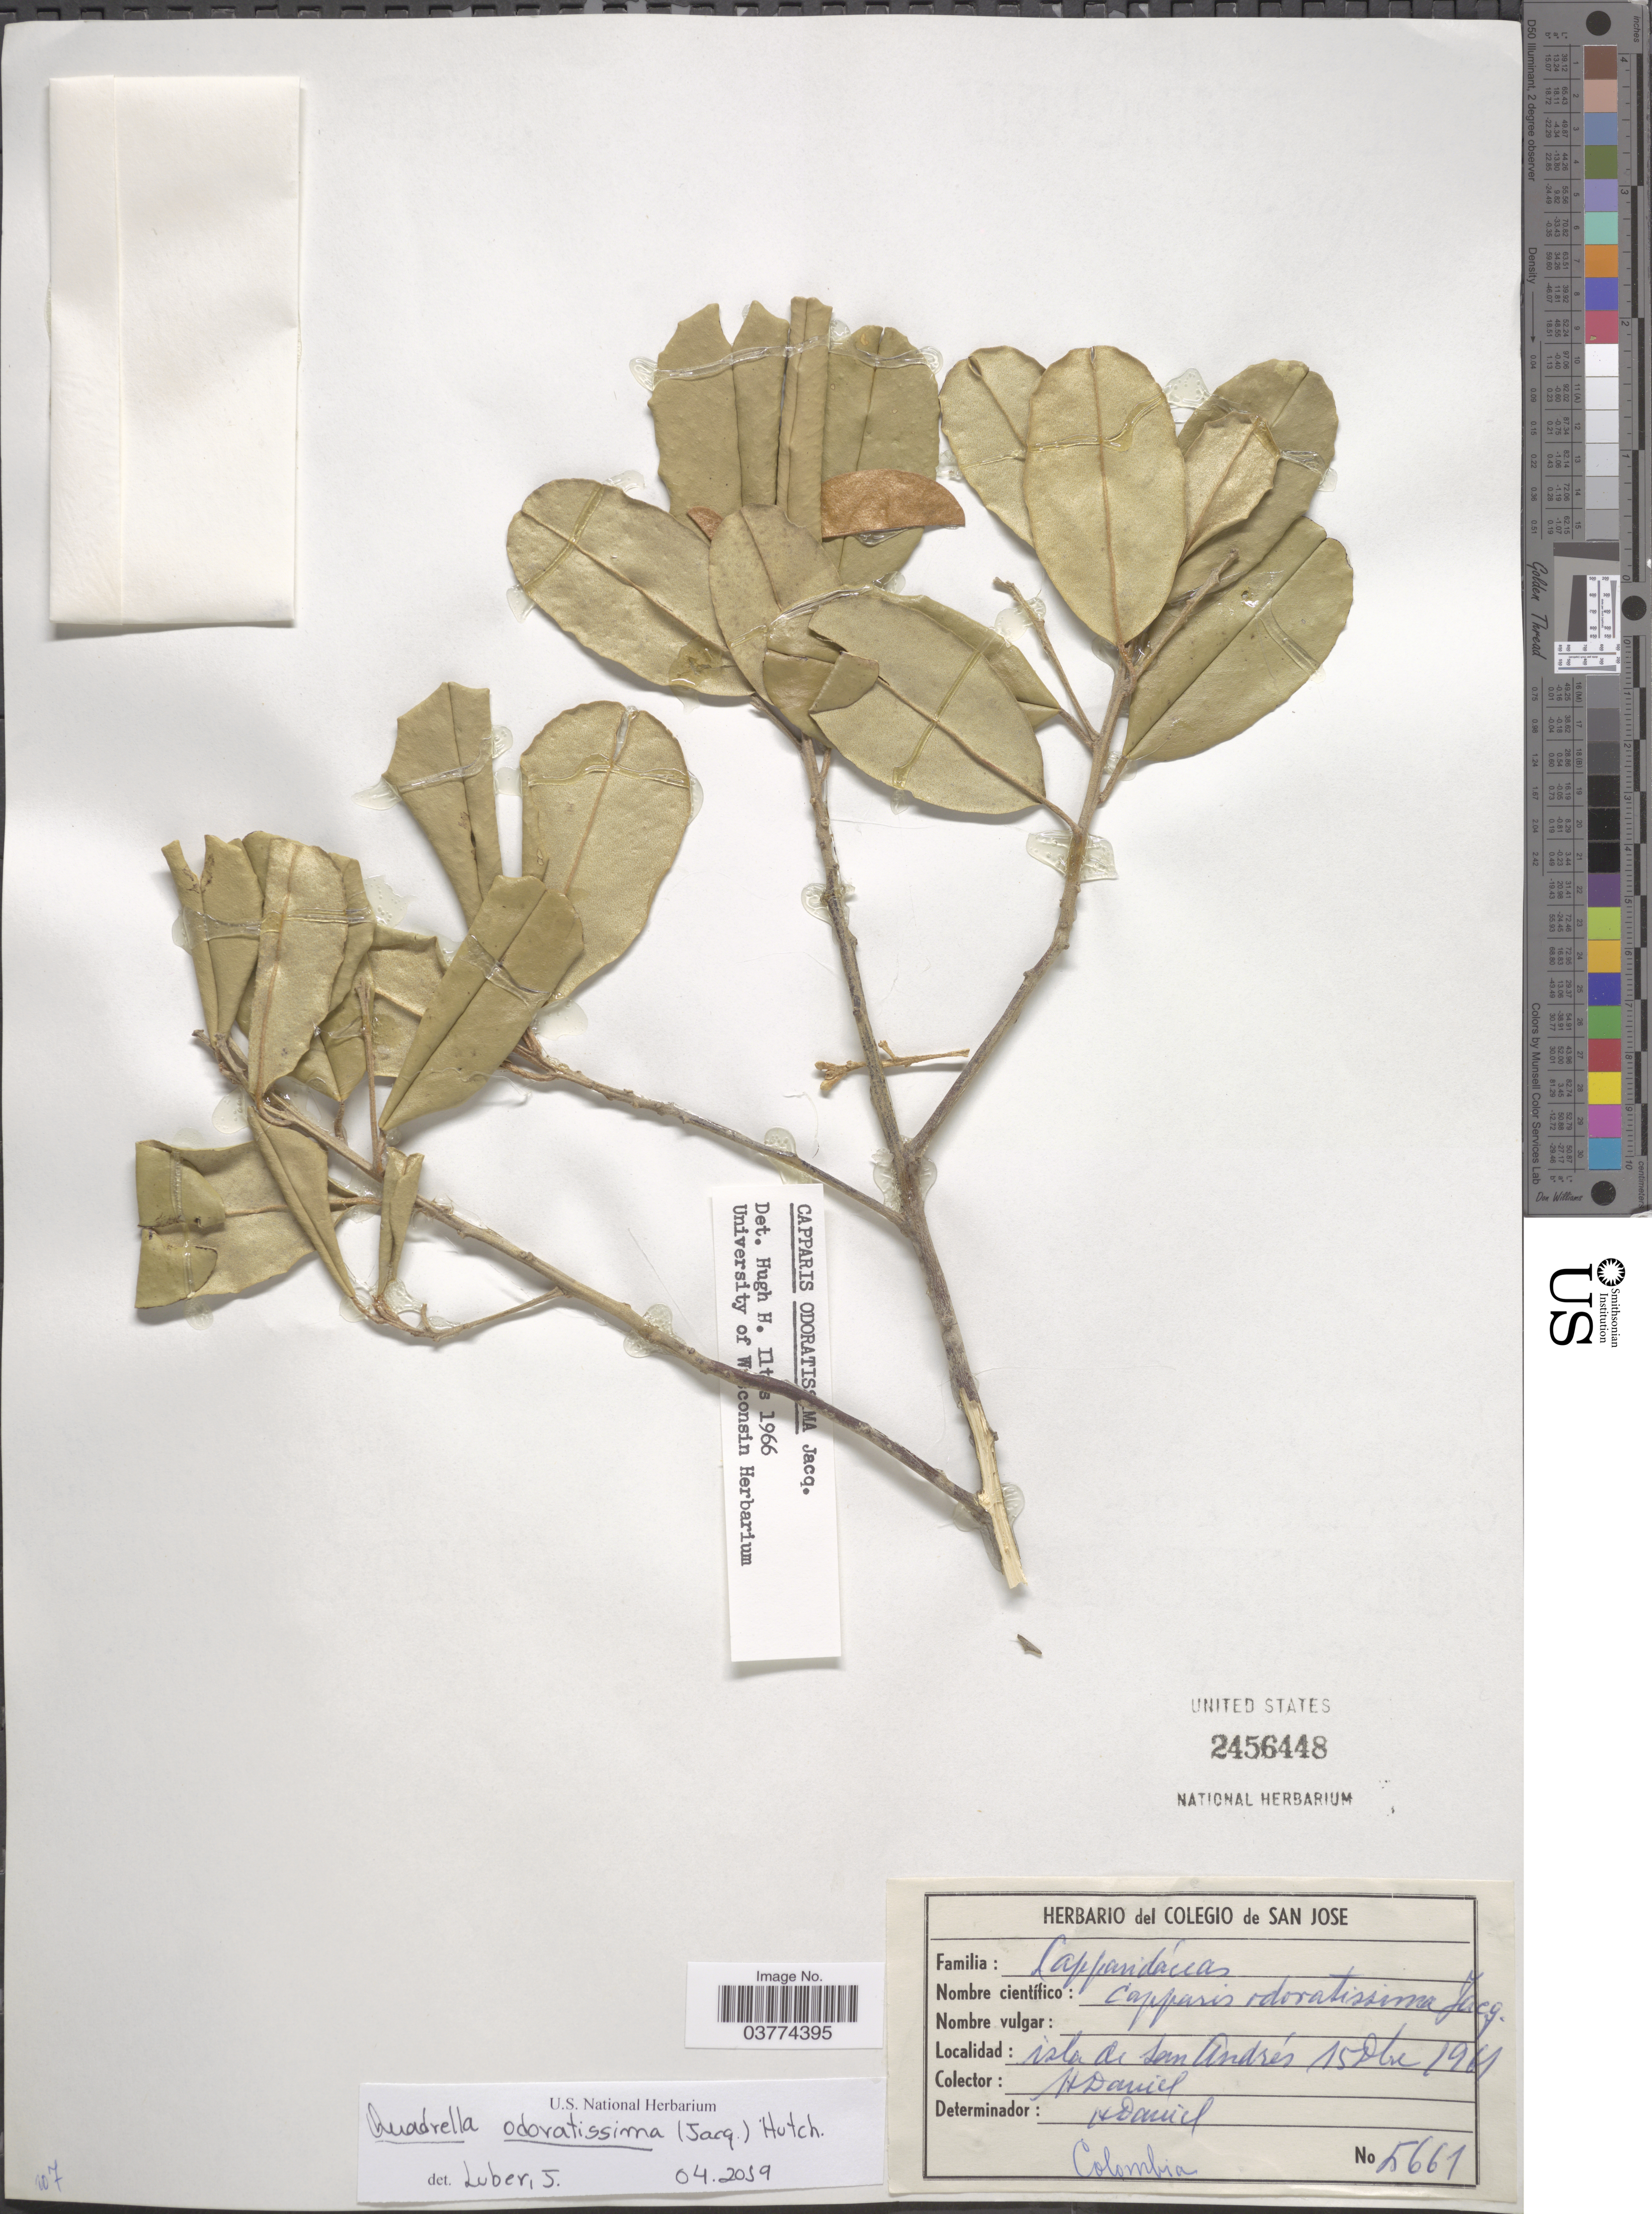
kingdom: Plantae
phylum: Tracheophyta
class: Magnoliopsida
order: Brassicales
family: Capparaceae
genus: Quadrella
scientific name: Quadrella odoratissima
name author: (Jacq.) Hutch.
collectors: H. Daniel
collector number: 5661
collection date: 1961-12-15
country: Colombia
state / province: San Andres y Providencia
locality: Isla de San Andrés.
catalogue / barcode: US 2456448